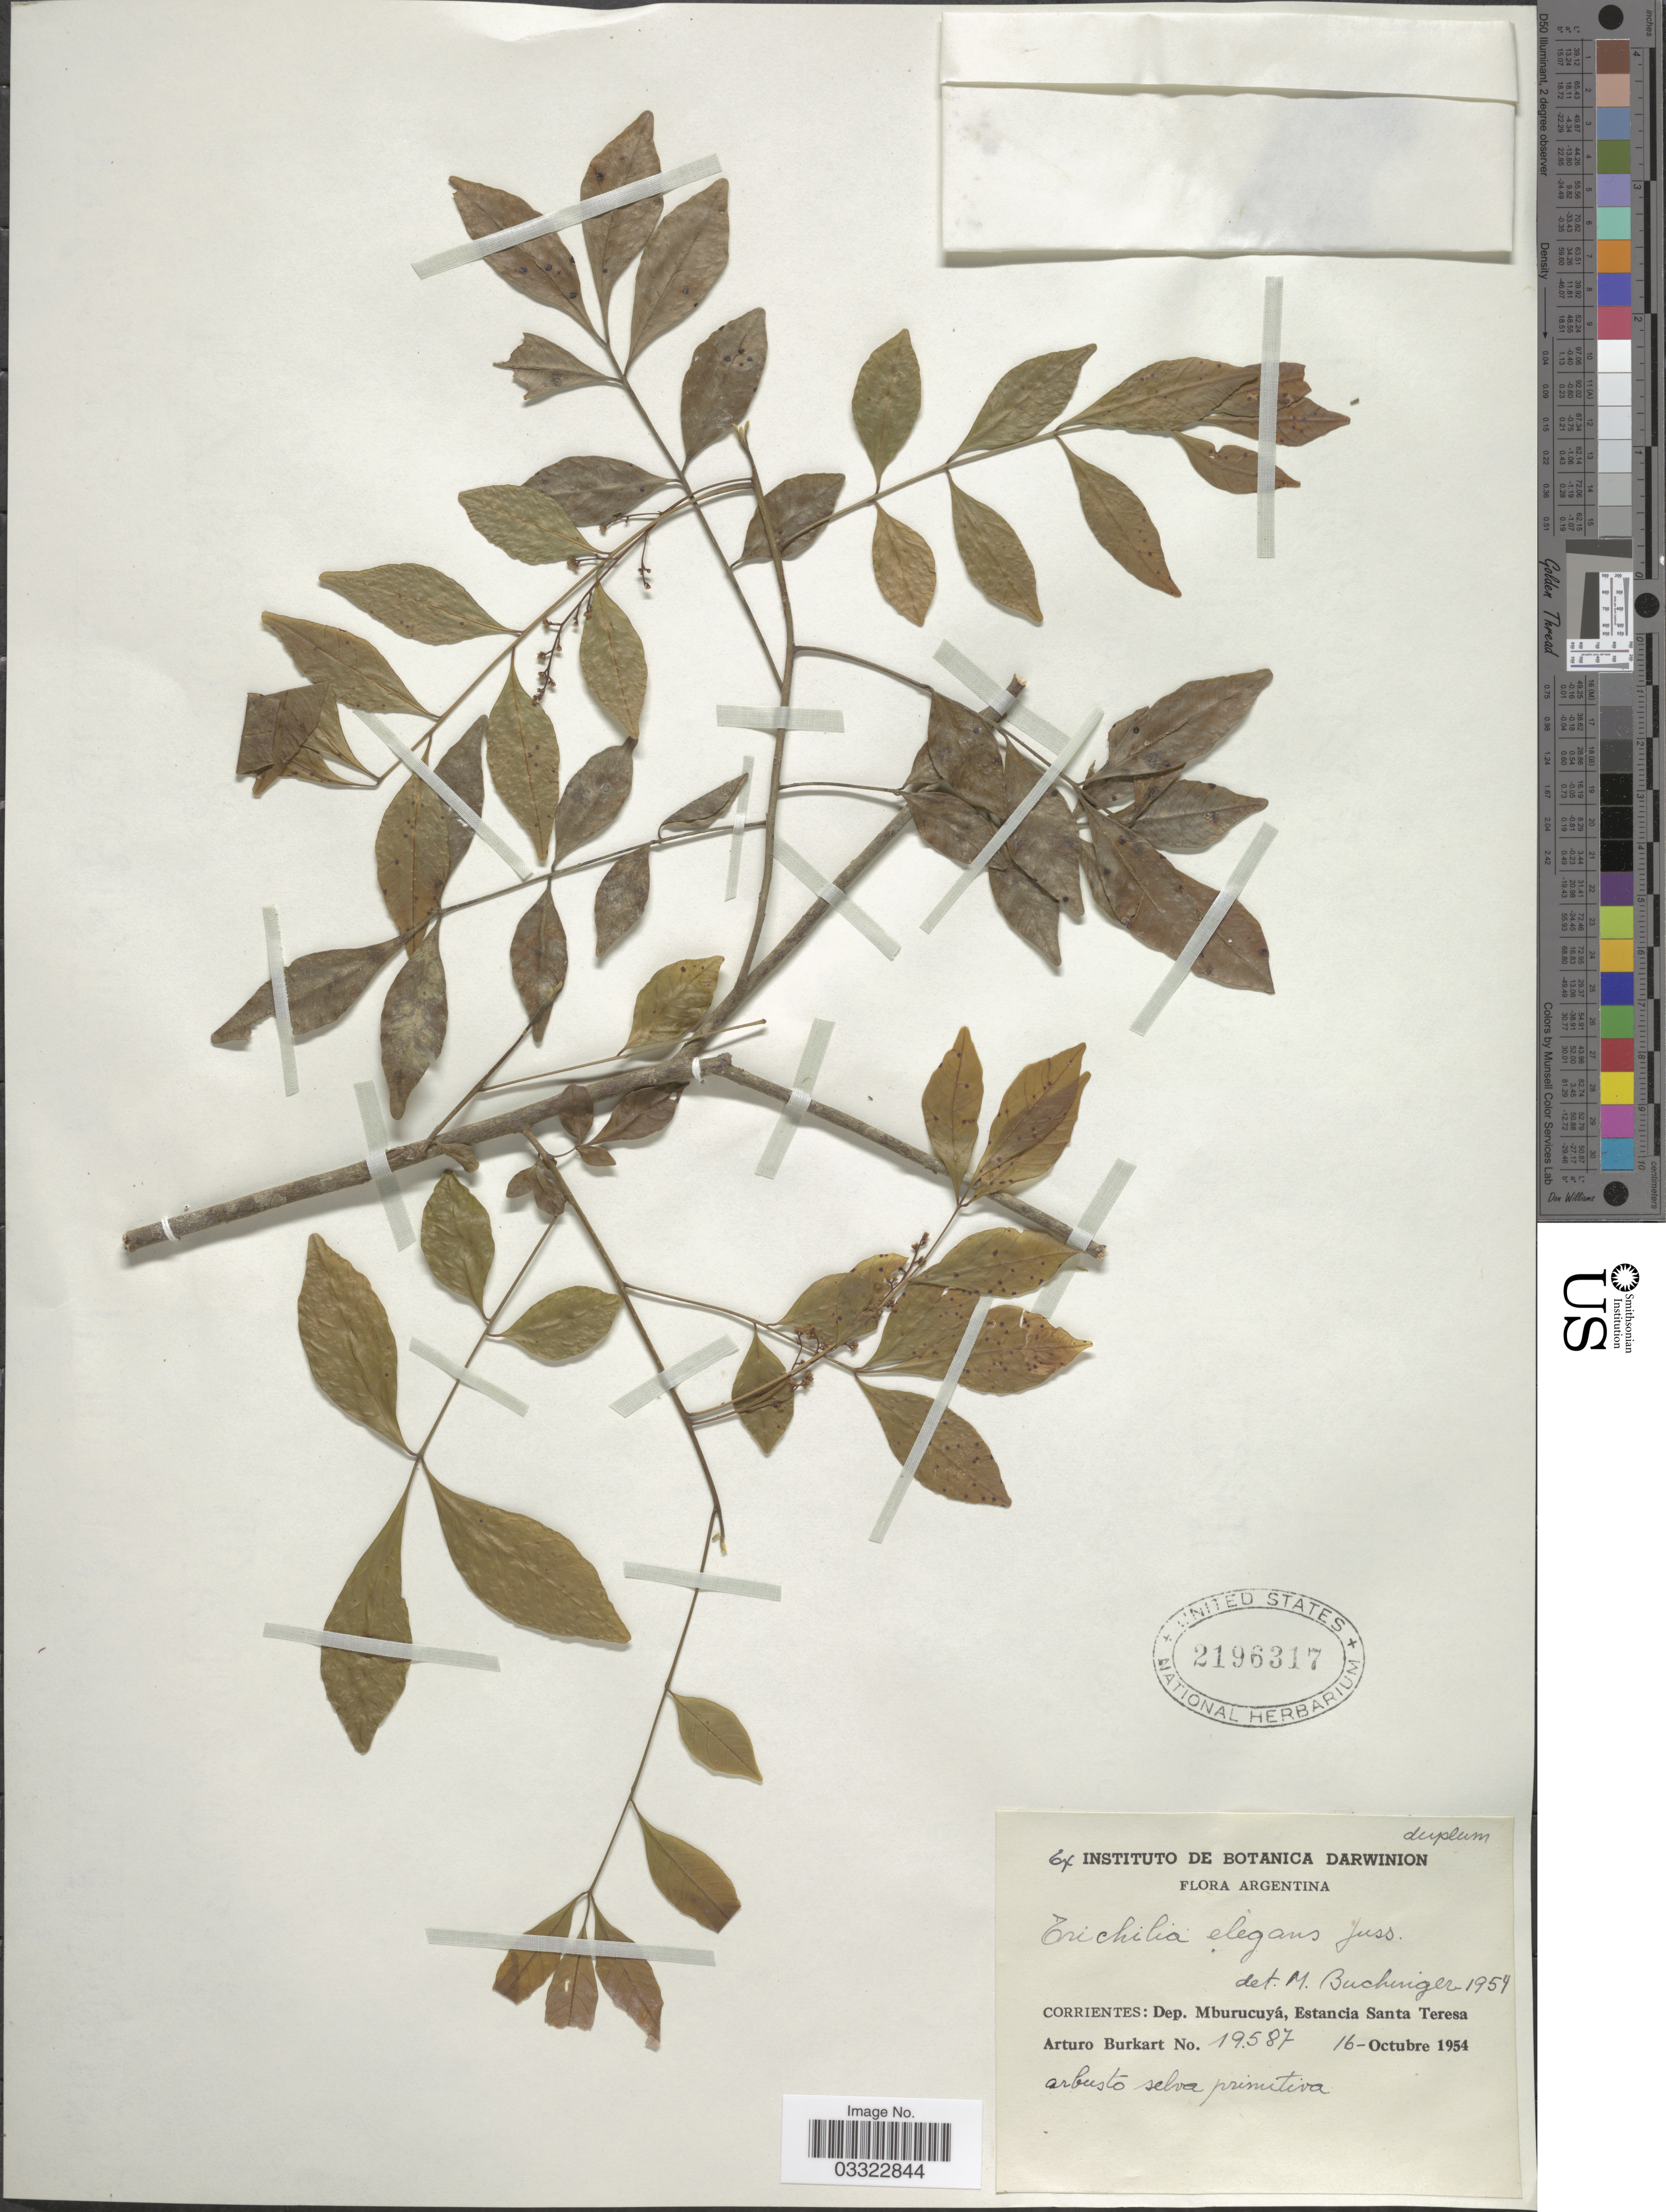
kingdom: Plantae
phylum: Tracheophyta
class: Magnoliopsida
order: Sapindales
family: Meliaceae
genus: Trichilia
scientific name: Trichilia elegans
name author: A. Juss.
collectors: A. E. Burkart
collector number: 19587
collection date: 1954-10-16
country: Argentina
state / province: Corrientes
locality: Dep. Mburucuyá, Estancia Santa Teresa.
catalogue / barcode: US 2196317